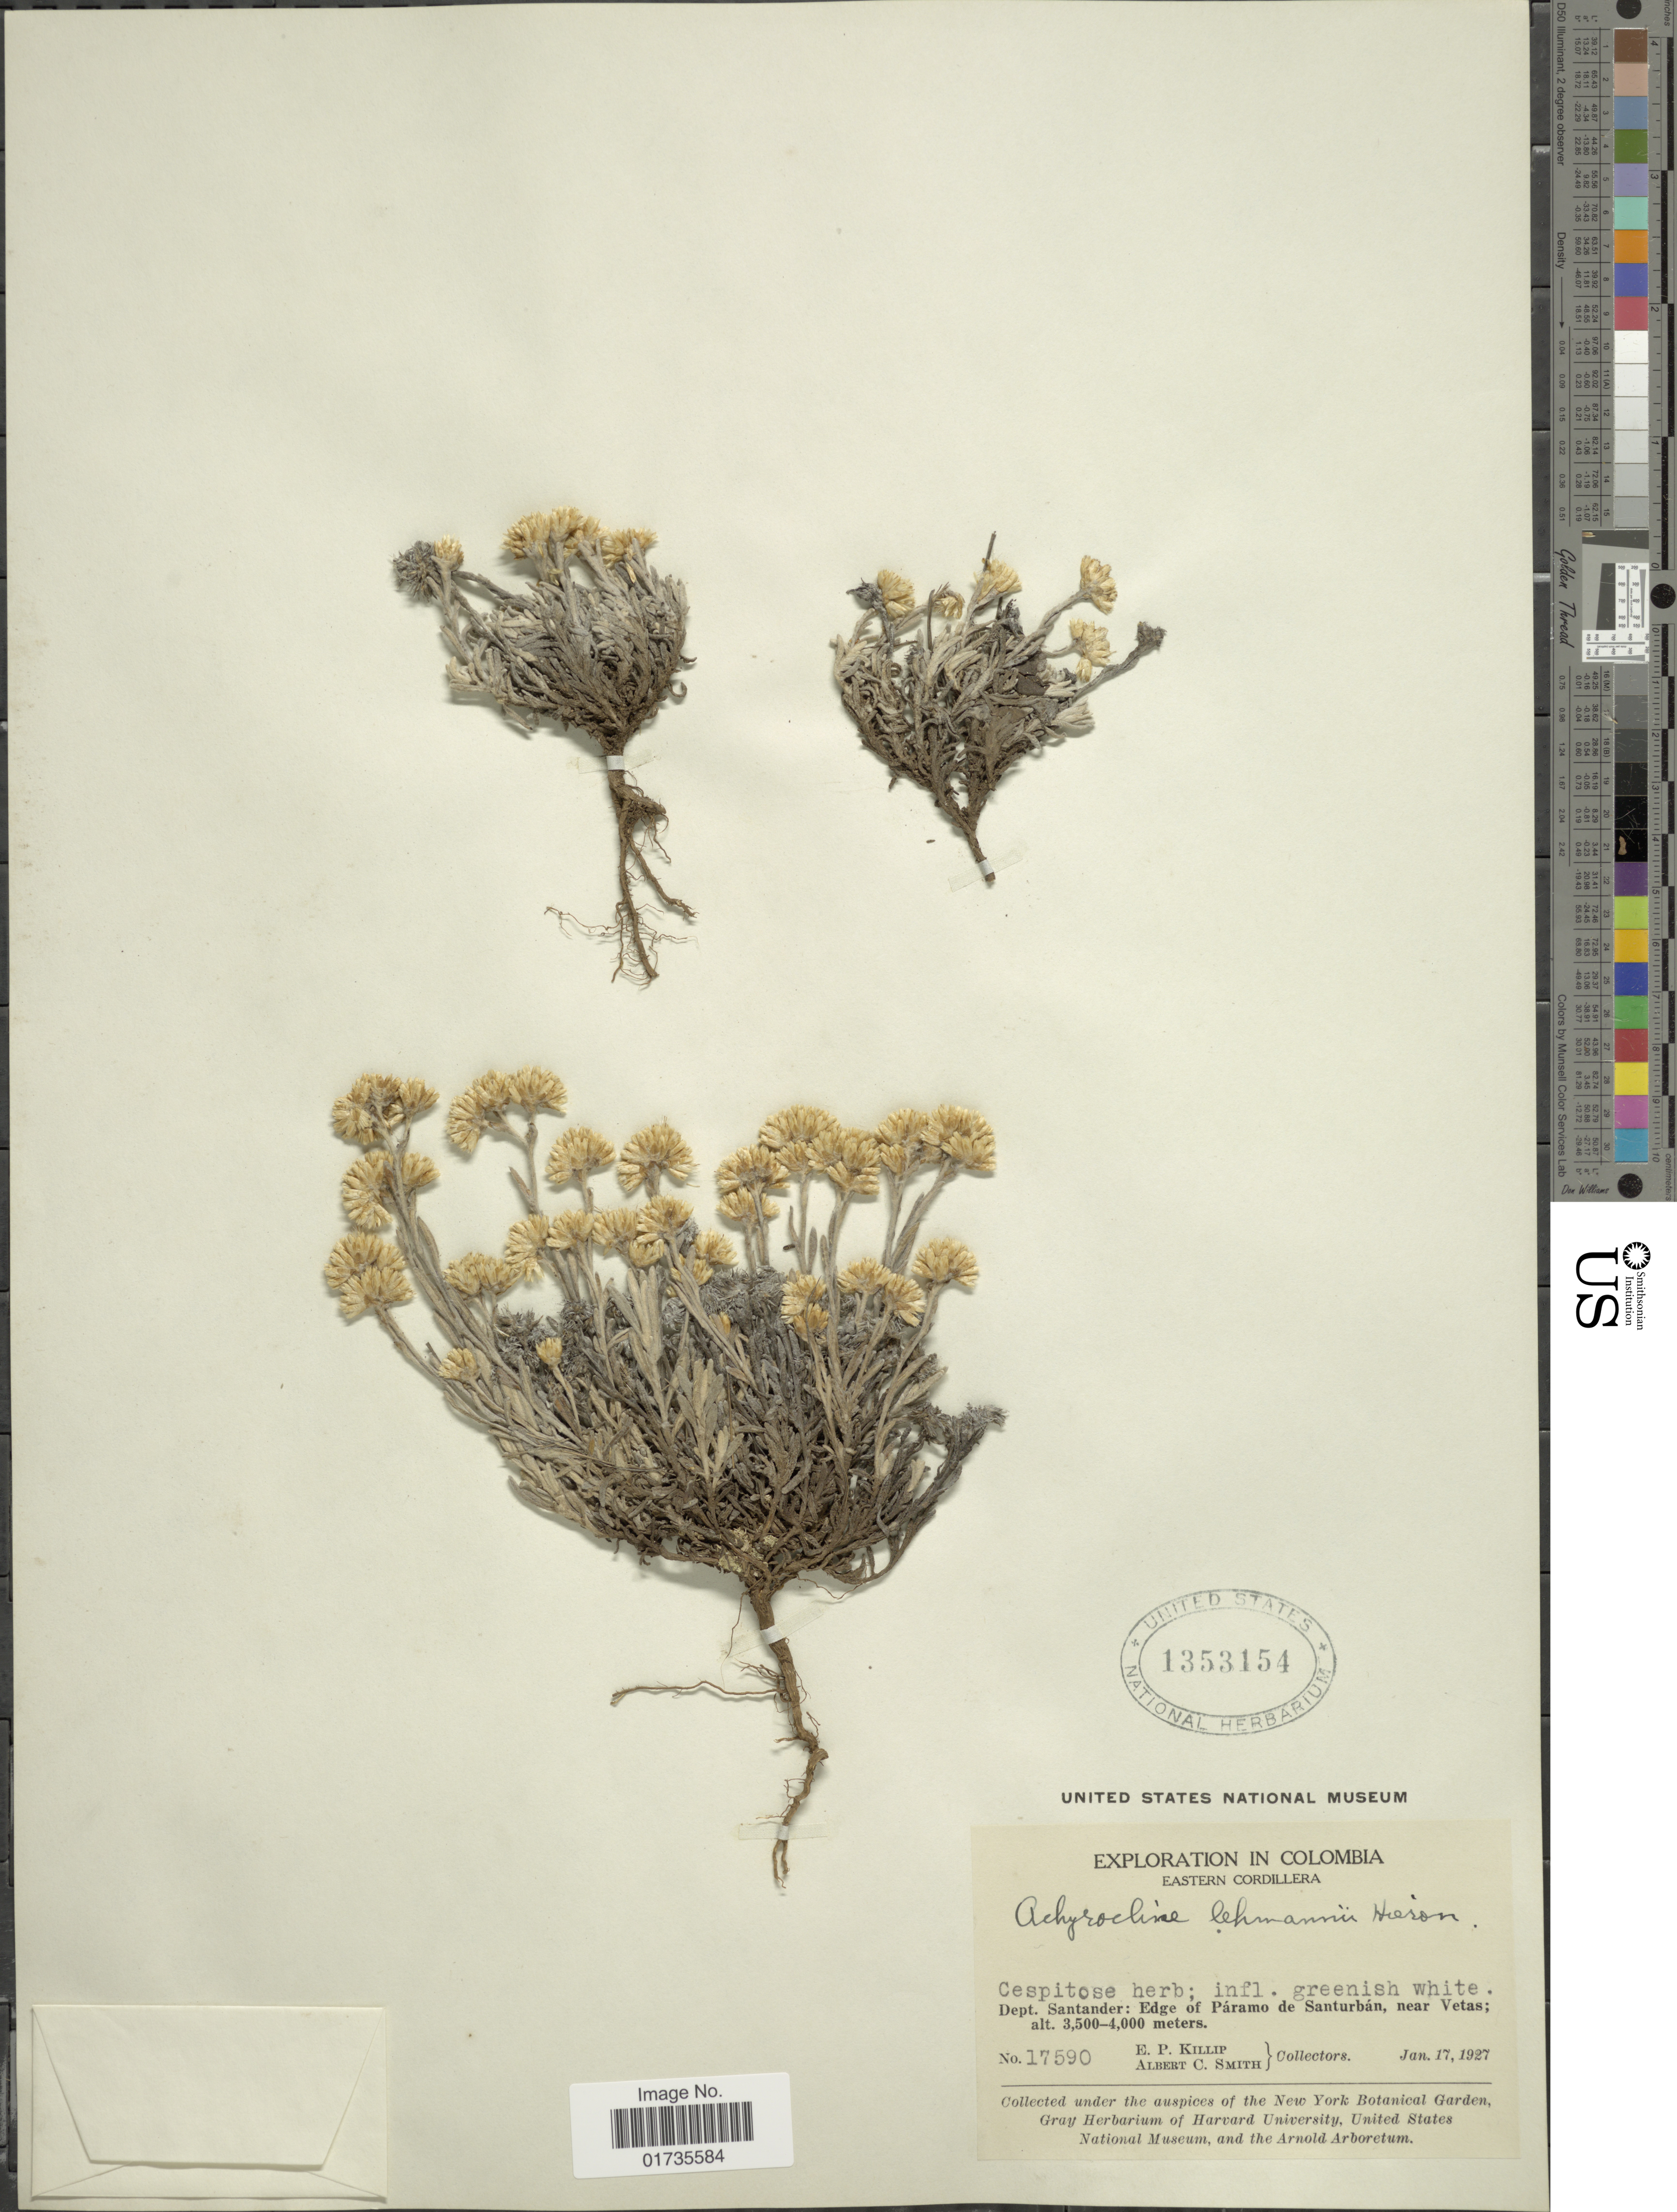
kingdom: Plantae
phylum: Tracheophyta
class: Magnoliopsida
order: Asterales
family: Asteraceae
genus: Achyrocline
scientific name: Achyrocline lehmanni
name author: Hieron.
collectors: E. P. Killip & A. C. Smith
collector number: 17590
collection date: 1927-01-17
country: Colombia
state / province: Santander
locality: Colombia, Eastern Cordillera. Dept. Santander: Edge of Paramo de Santurban, near Vetas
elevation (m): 3500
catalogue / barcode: US 1353154